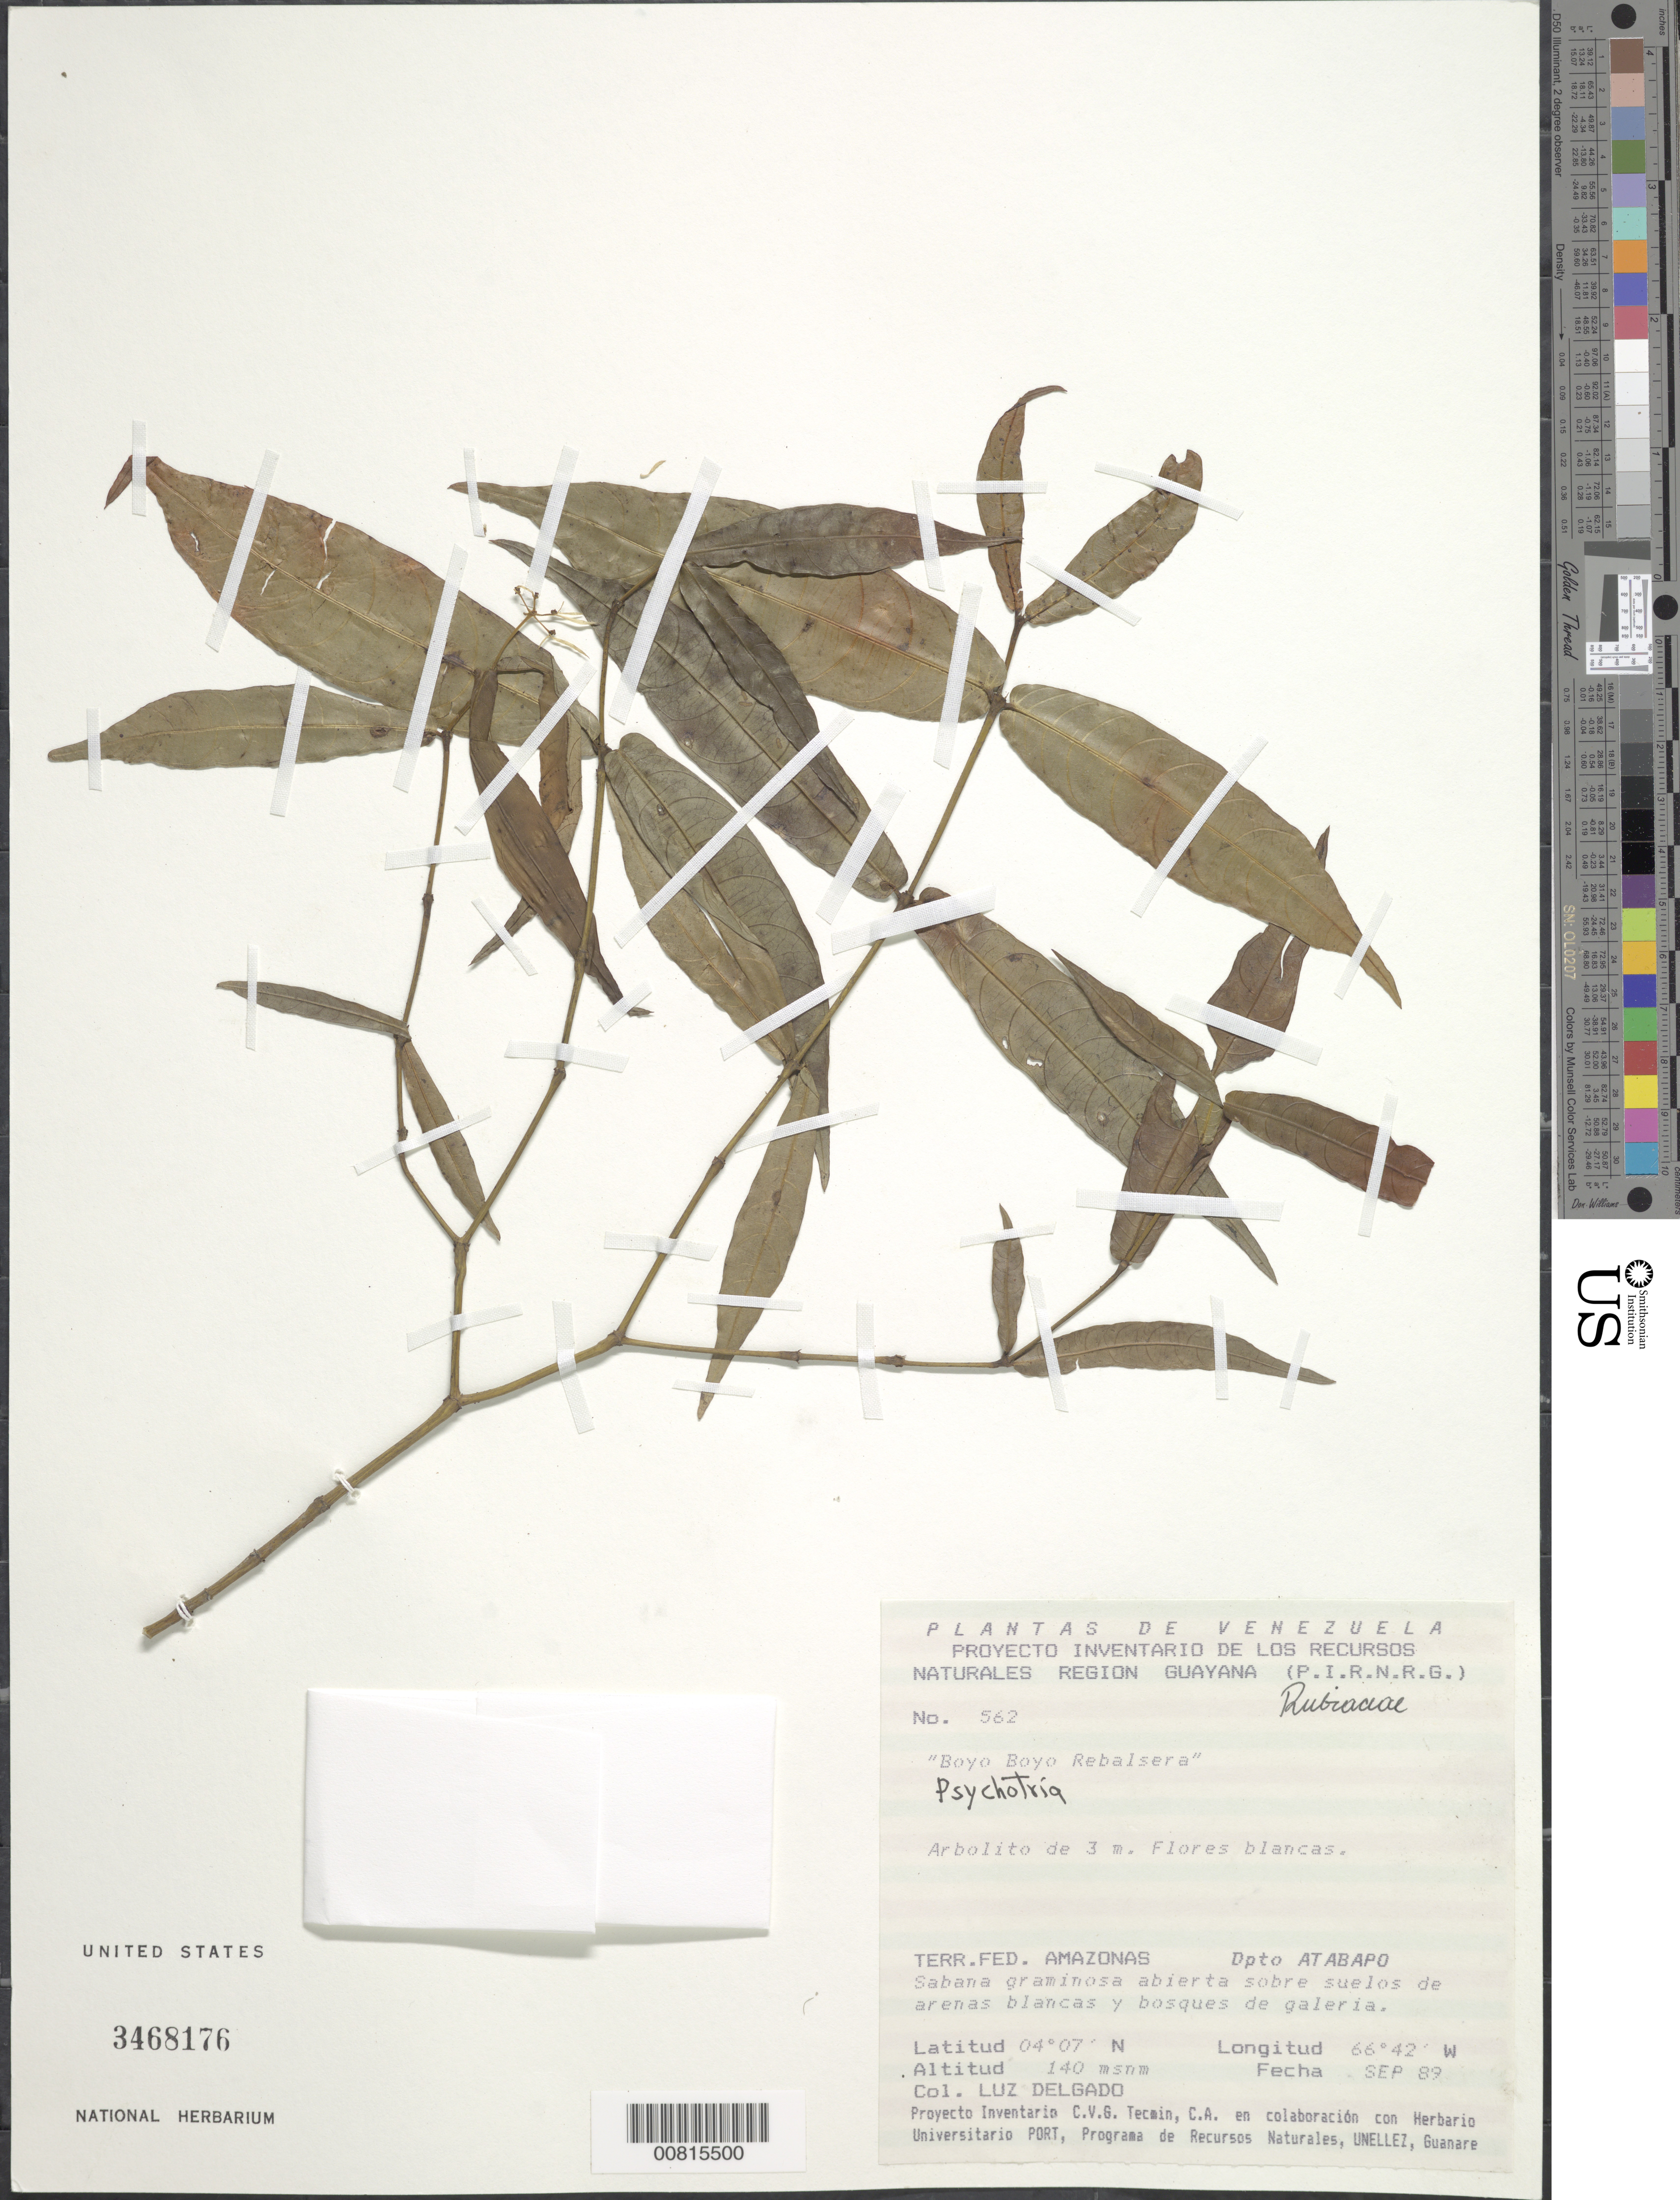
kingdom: Plantae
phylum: Tracheophyta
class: Magnoliopsida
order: Gentianales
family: Rubiaceae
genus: Psychotria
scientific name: Psychotria sp.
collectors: L. Delgado V.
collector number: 562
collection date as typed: Sep-89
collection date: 1989-09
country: Venezuela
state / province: Amazonas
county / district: Atabapo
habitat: Sabana graminosa abierta sobre suelos de arenas blancas y bosques de galeria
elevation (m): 90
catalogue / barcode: US 3468176